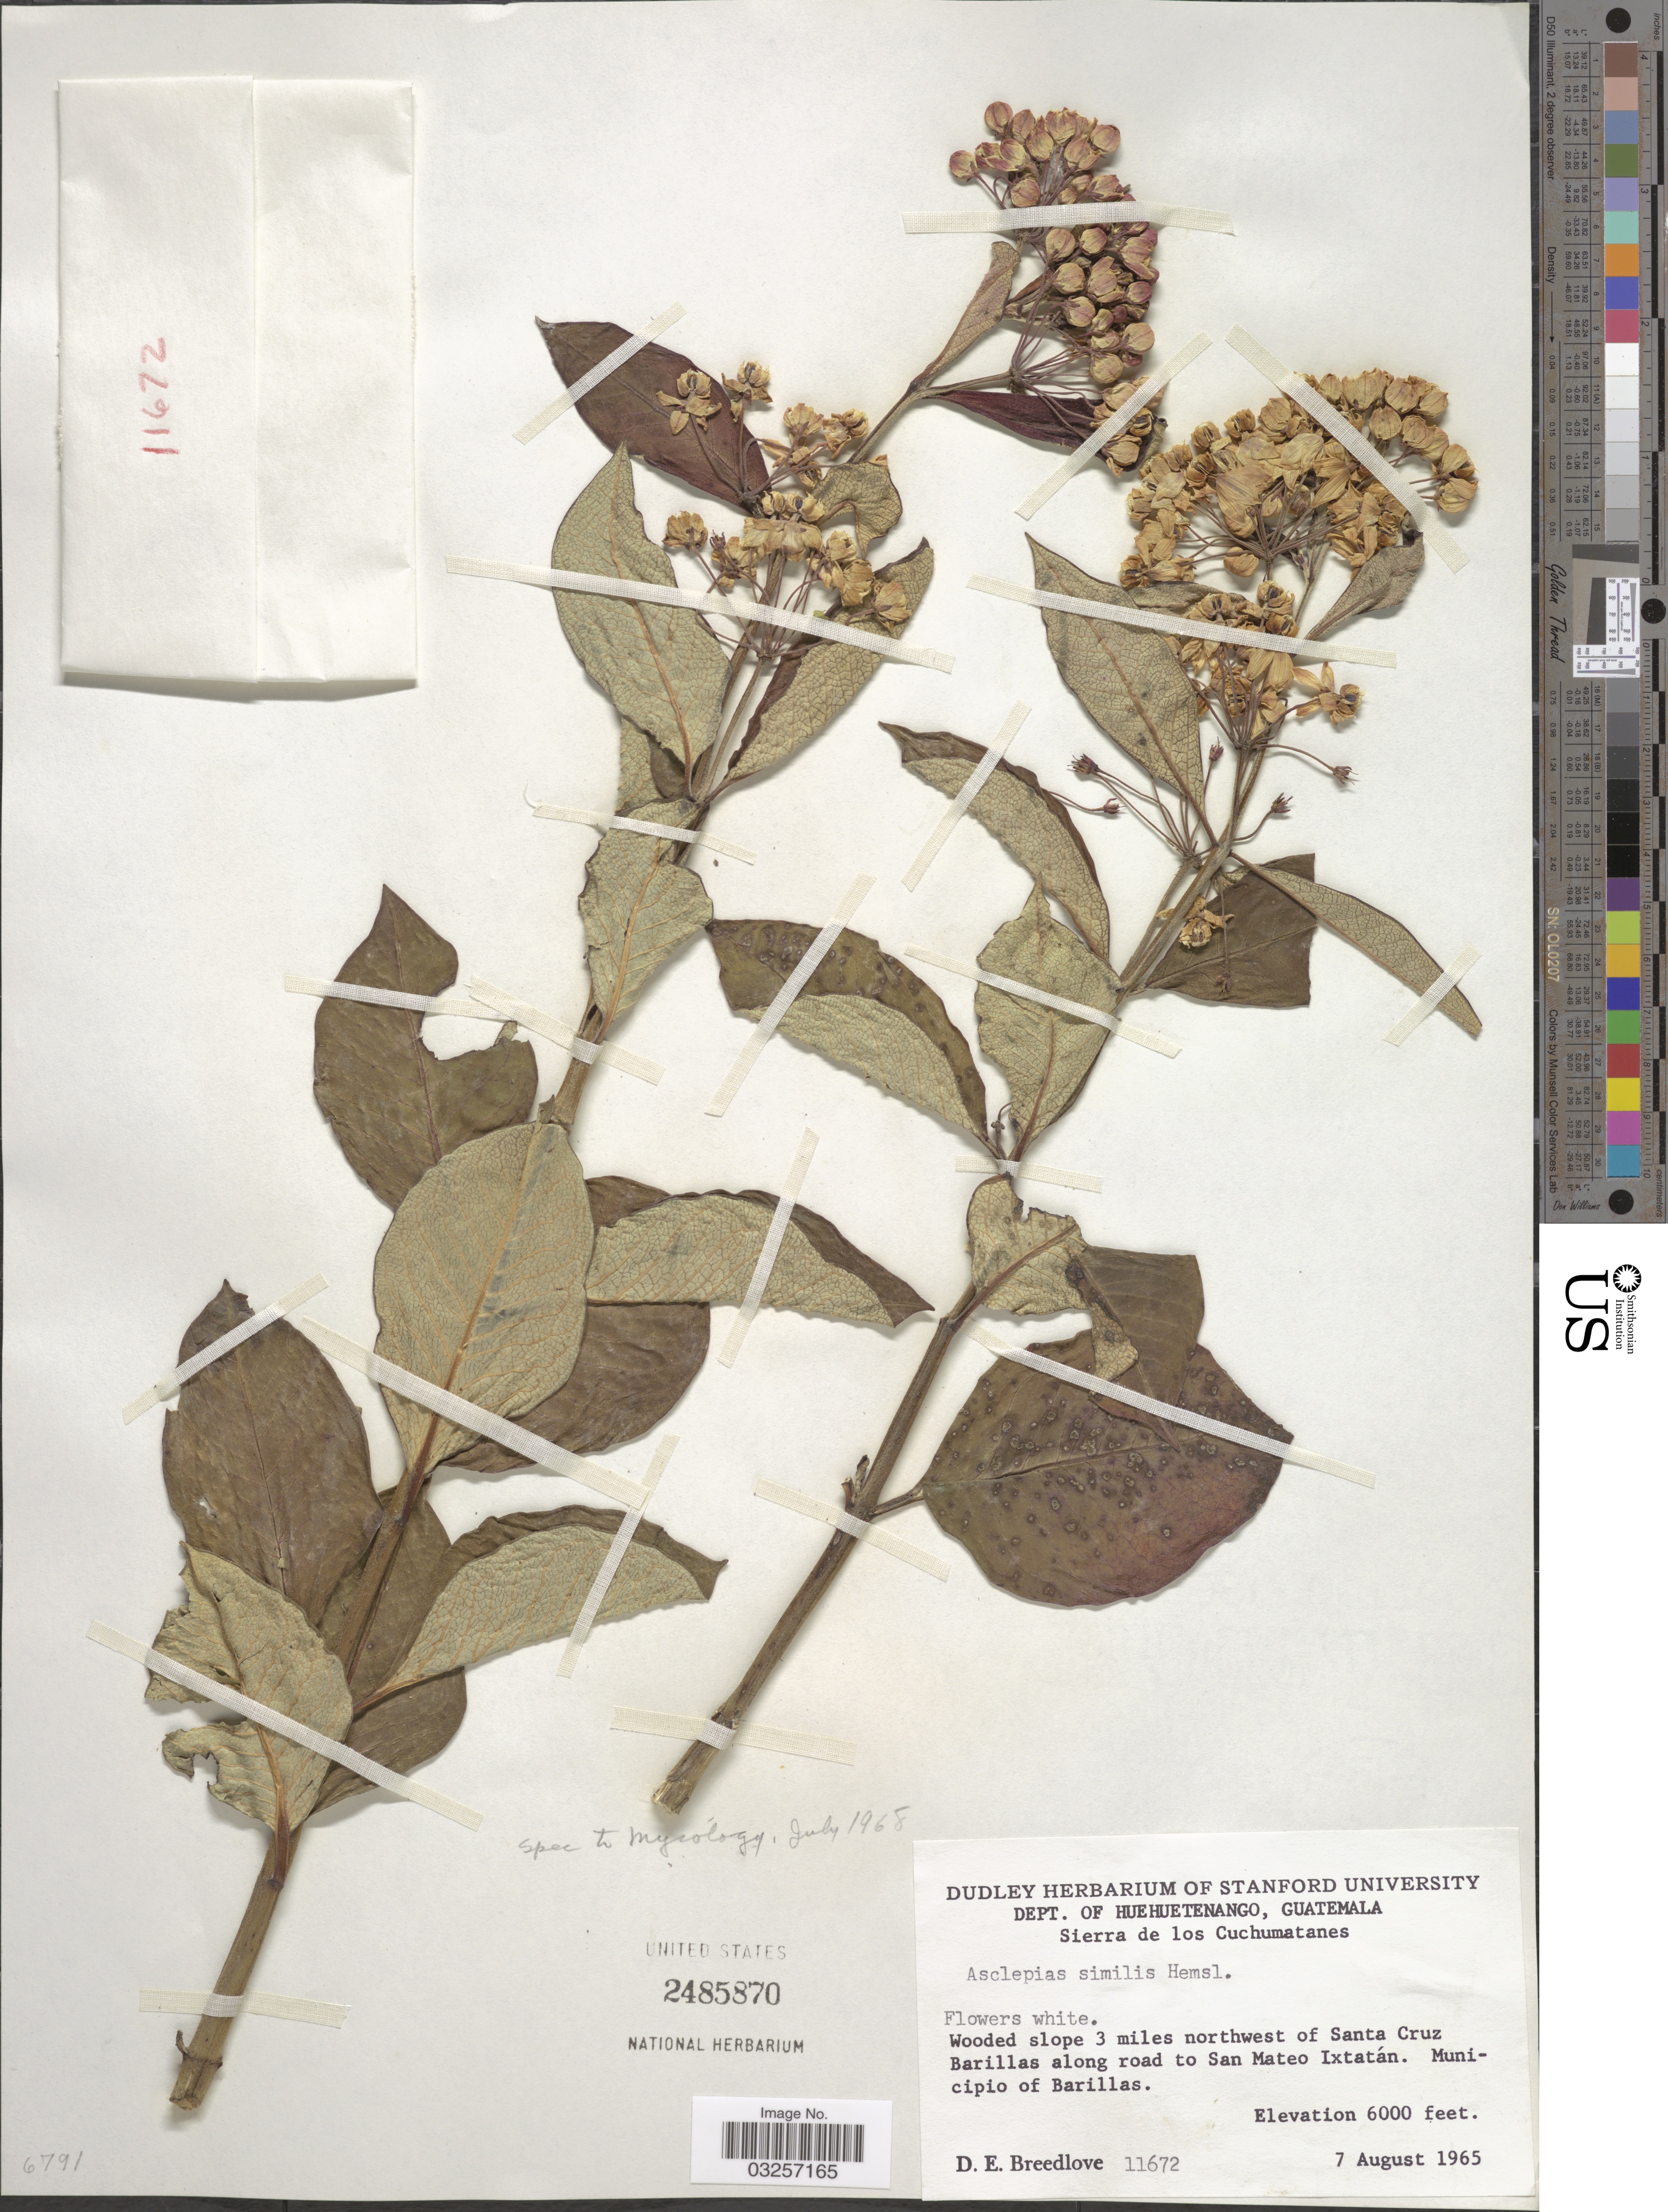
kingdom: Plantae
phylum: Tracheophyta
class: Magnoliopsida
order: Gentianales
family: Apocynaceae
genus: Asclepias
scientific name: Asclepias similis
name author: Hemsl.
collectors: D. E. Breedlove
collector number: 11672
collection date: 1965-08-07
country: Guatemala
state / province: Huehuetenango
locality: Dept. of Huehuetenango. Sierra de los Cuchumatanes. Wooded slope 3 miles northwest of Santa Cruz, Barillas along road to San Mateo Ixtatán. Municipio of Barillas.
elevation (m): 1829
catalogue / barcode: US 2485870